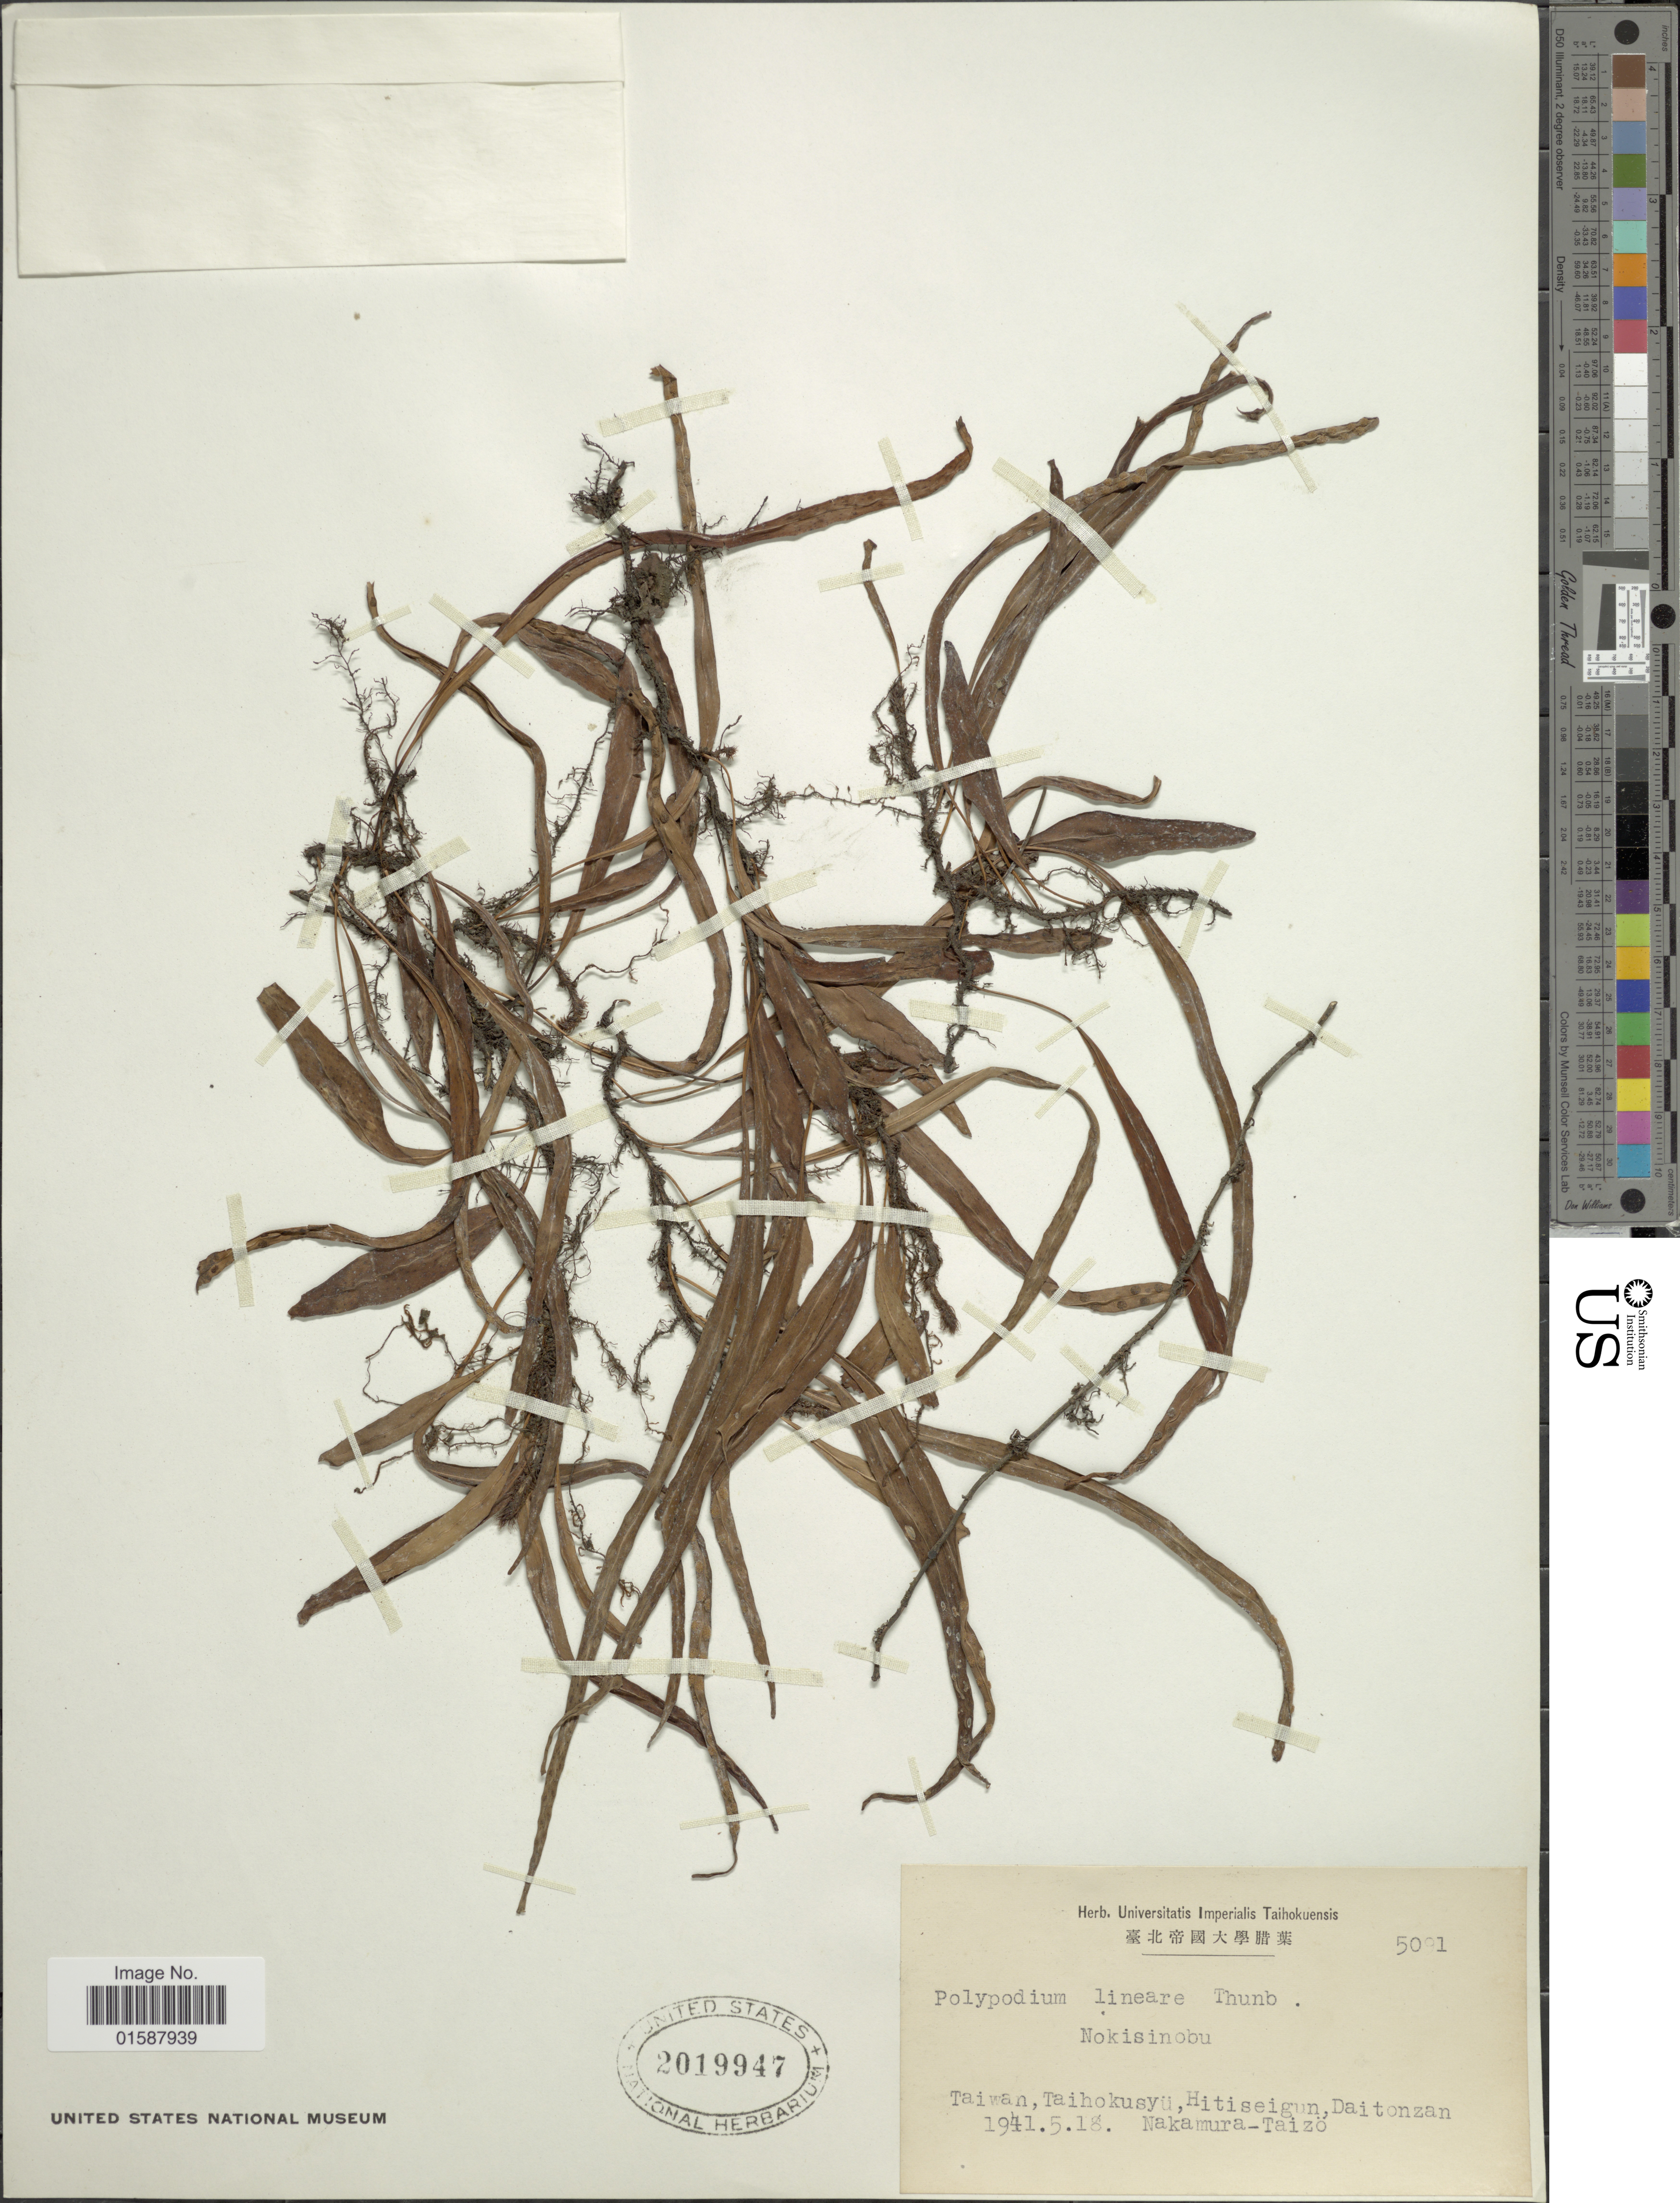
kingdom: Plantae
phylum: Tracheophyta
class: Polypodiopsida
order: Polypodiales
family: Polypodiaceae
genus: Lepisorus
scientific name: Lepisorus thunbergianus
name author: (Kaulf.) Ching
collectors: T. Nakamura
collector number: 5091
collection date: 1941-05-18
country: Taiwan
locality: Taihokusyu, Hitiseigun, Daitonzan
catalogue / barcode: US 2019947